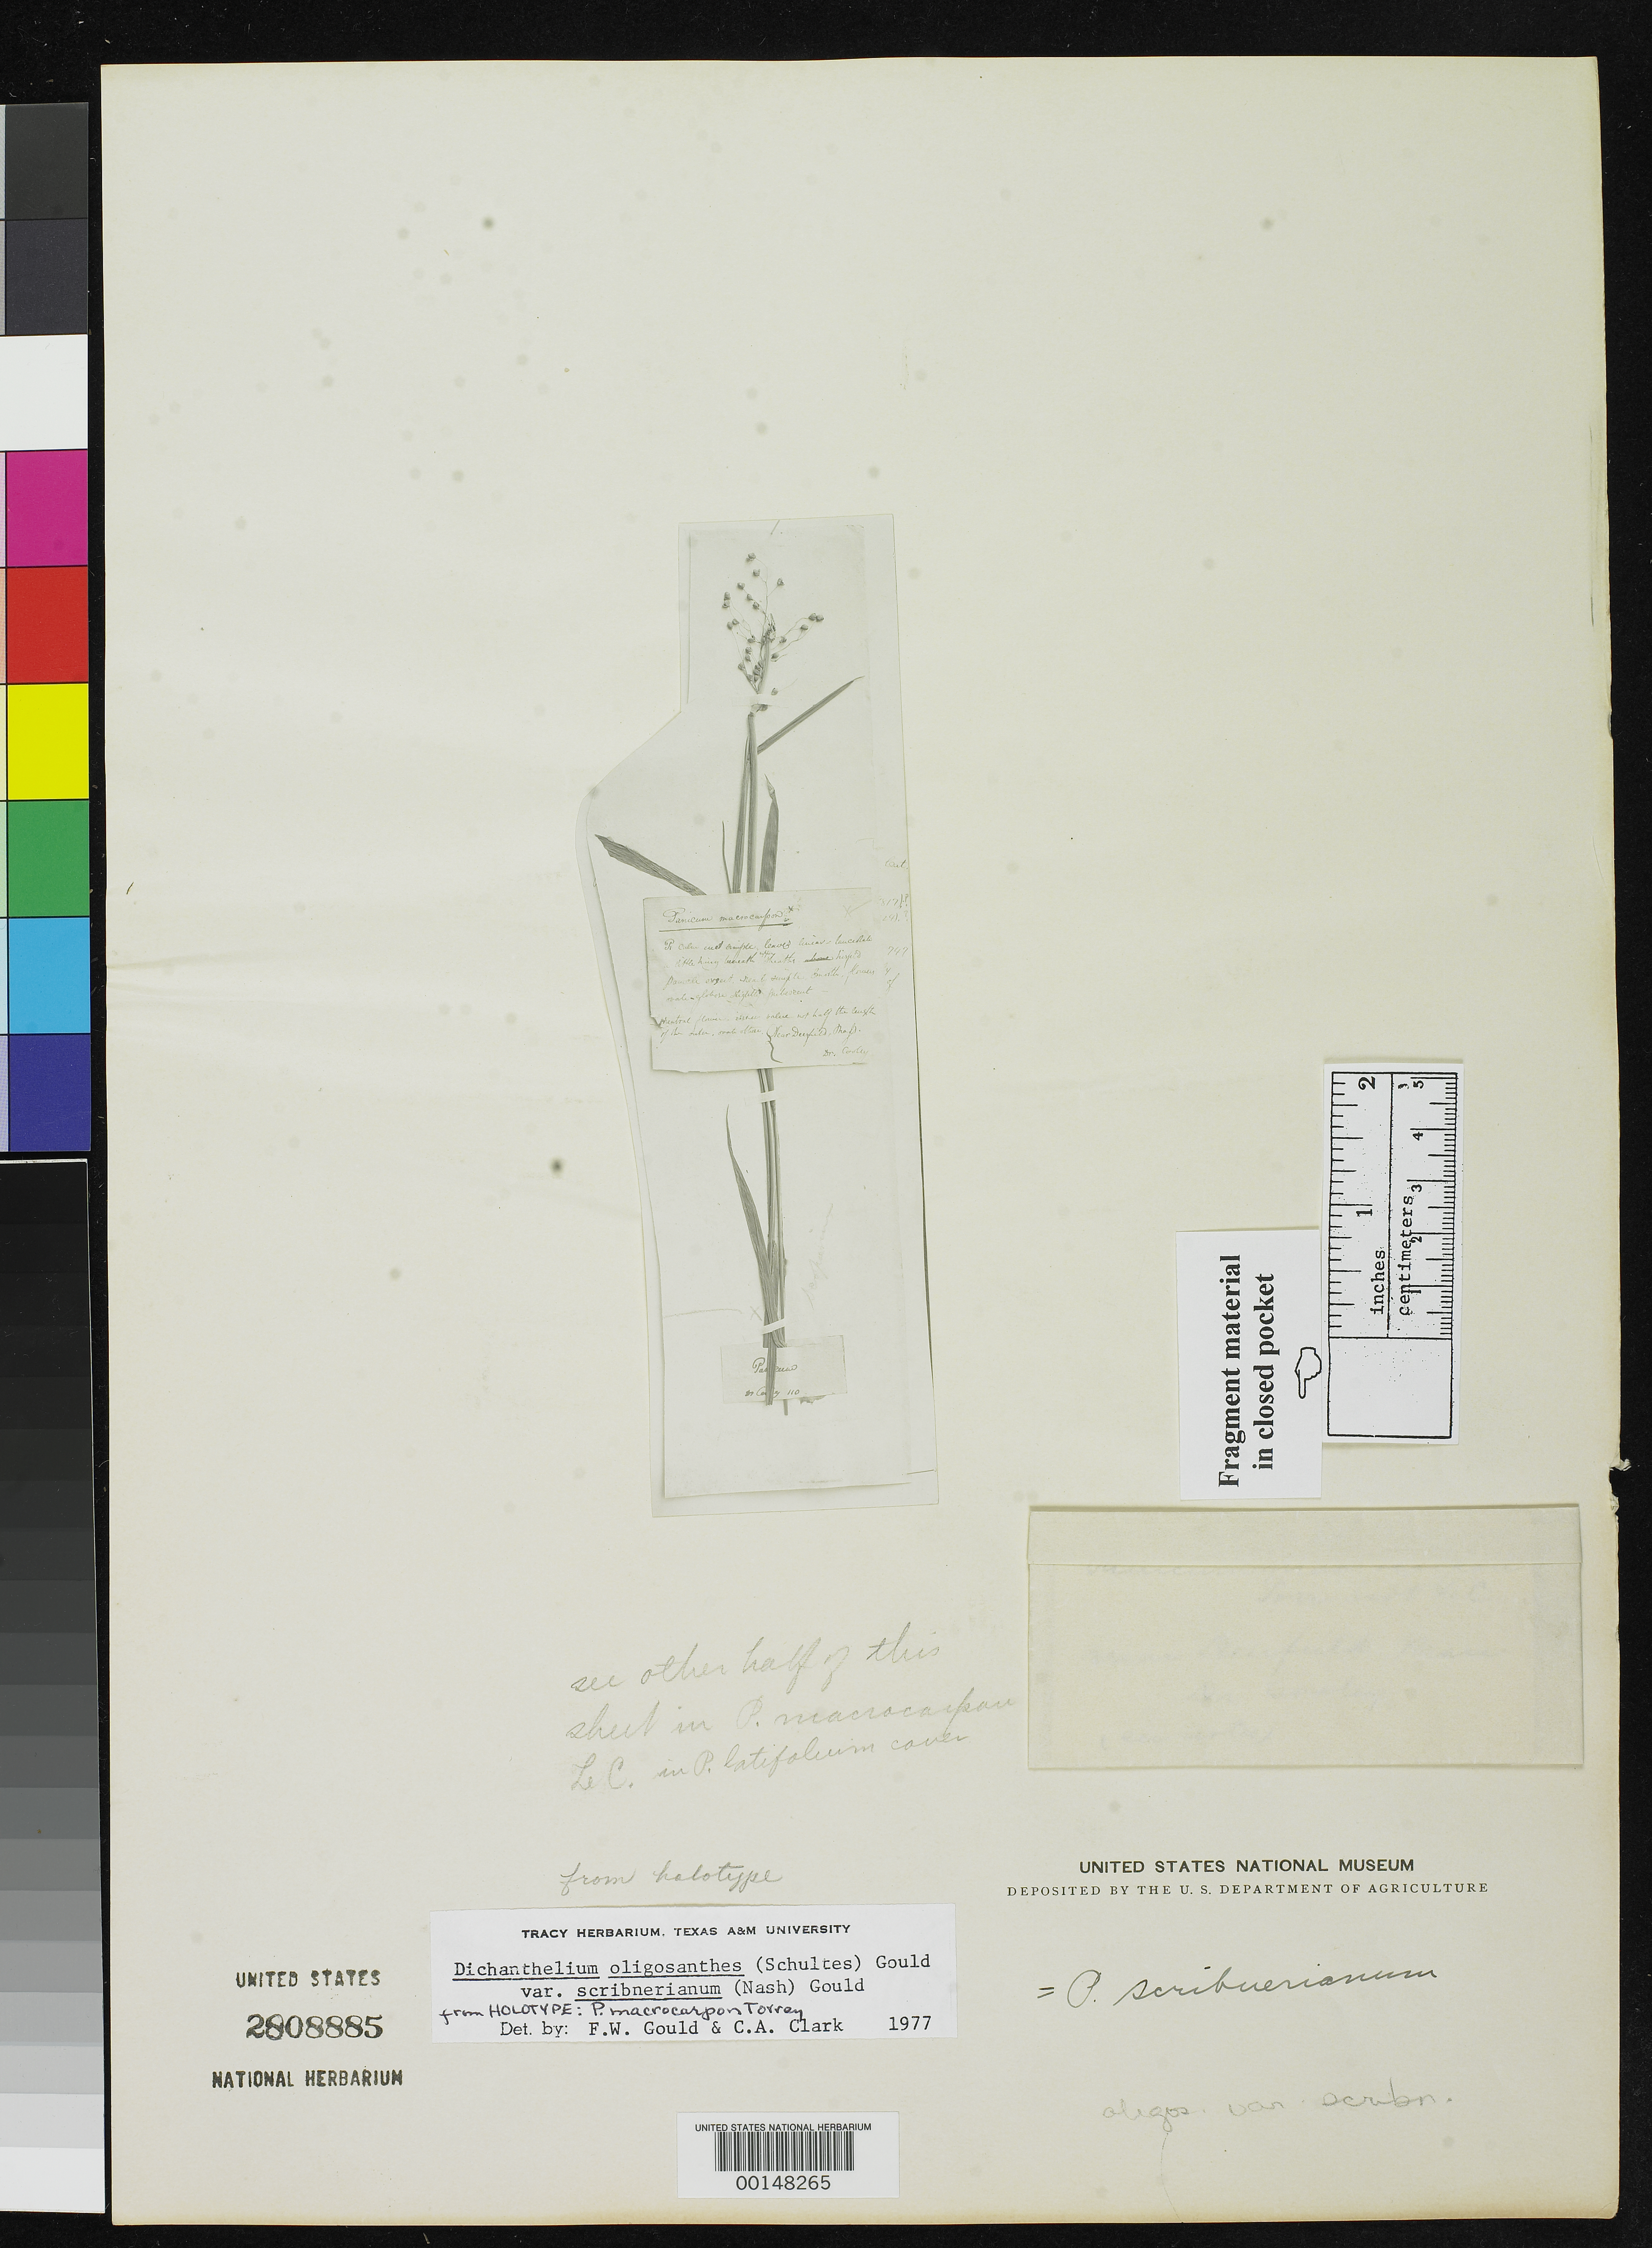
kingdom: Plantae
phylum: Tracheophyta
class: Liliopsida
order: Poales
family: Poaceae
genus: Panicum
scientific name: Panicum macrocarpon Torr., nom. illeg.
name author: Torr.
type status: Type Fragment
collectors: D. Cooley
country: United States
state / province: Massachusetts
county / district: Franklin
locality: Deerfield.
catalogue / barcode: US 2808885